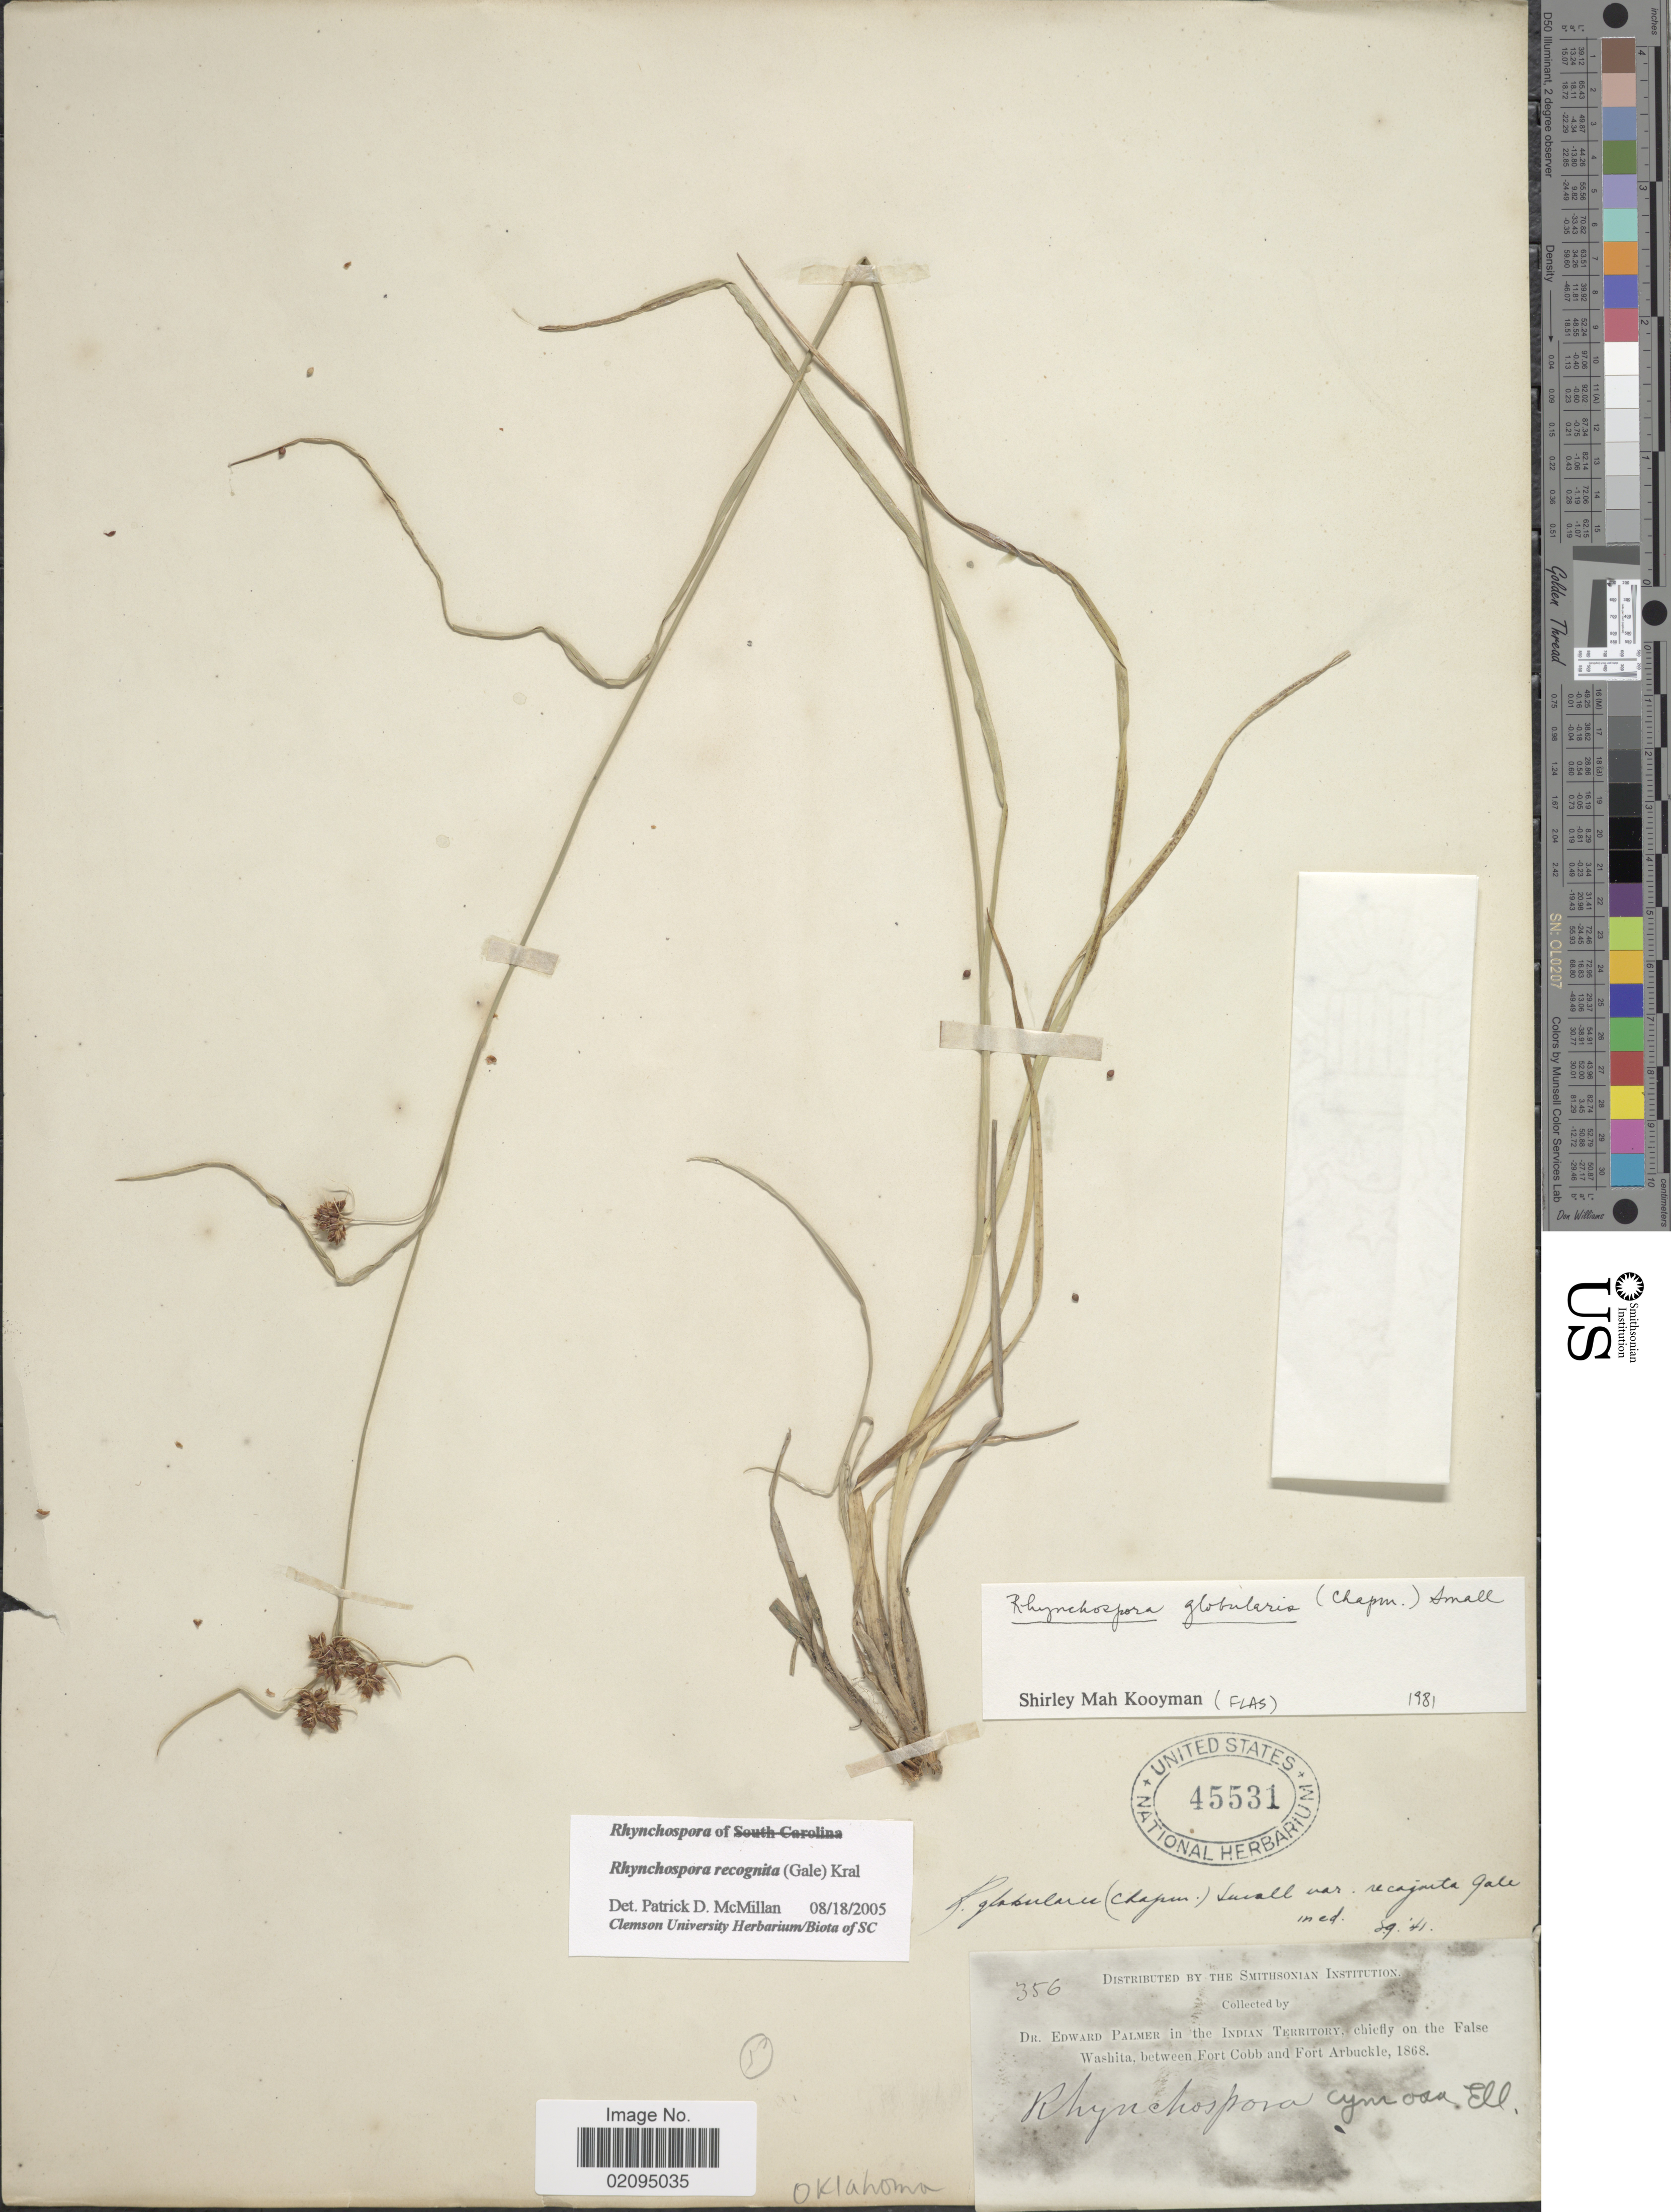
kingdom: Plantae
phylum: Tracheophyta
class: Liliopsida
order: Poales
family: Cyperaceae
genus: Rhynchospora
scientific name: Rhynchospora recognita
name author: (Gale) Kral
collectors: E. Palmer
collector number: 356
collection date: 1868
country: United States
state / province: Oklahoma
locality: Indian Territory, chiefly on the False Washita between Fort Cobb and Fort Arbuckle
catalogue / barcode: US 45531